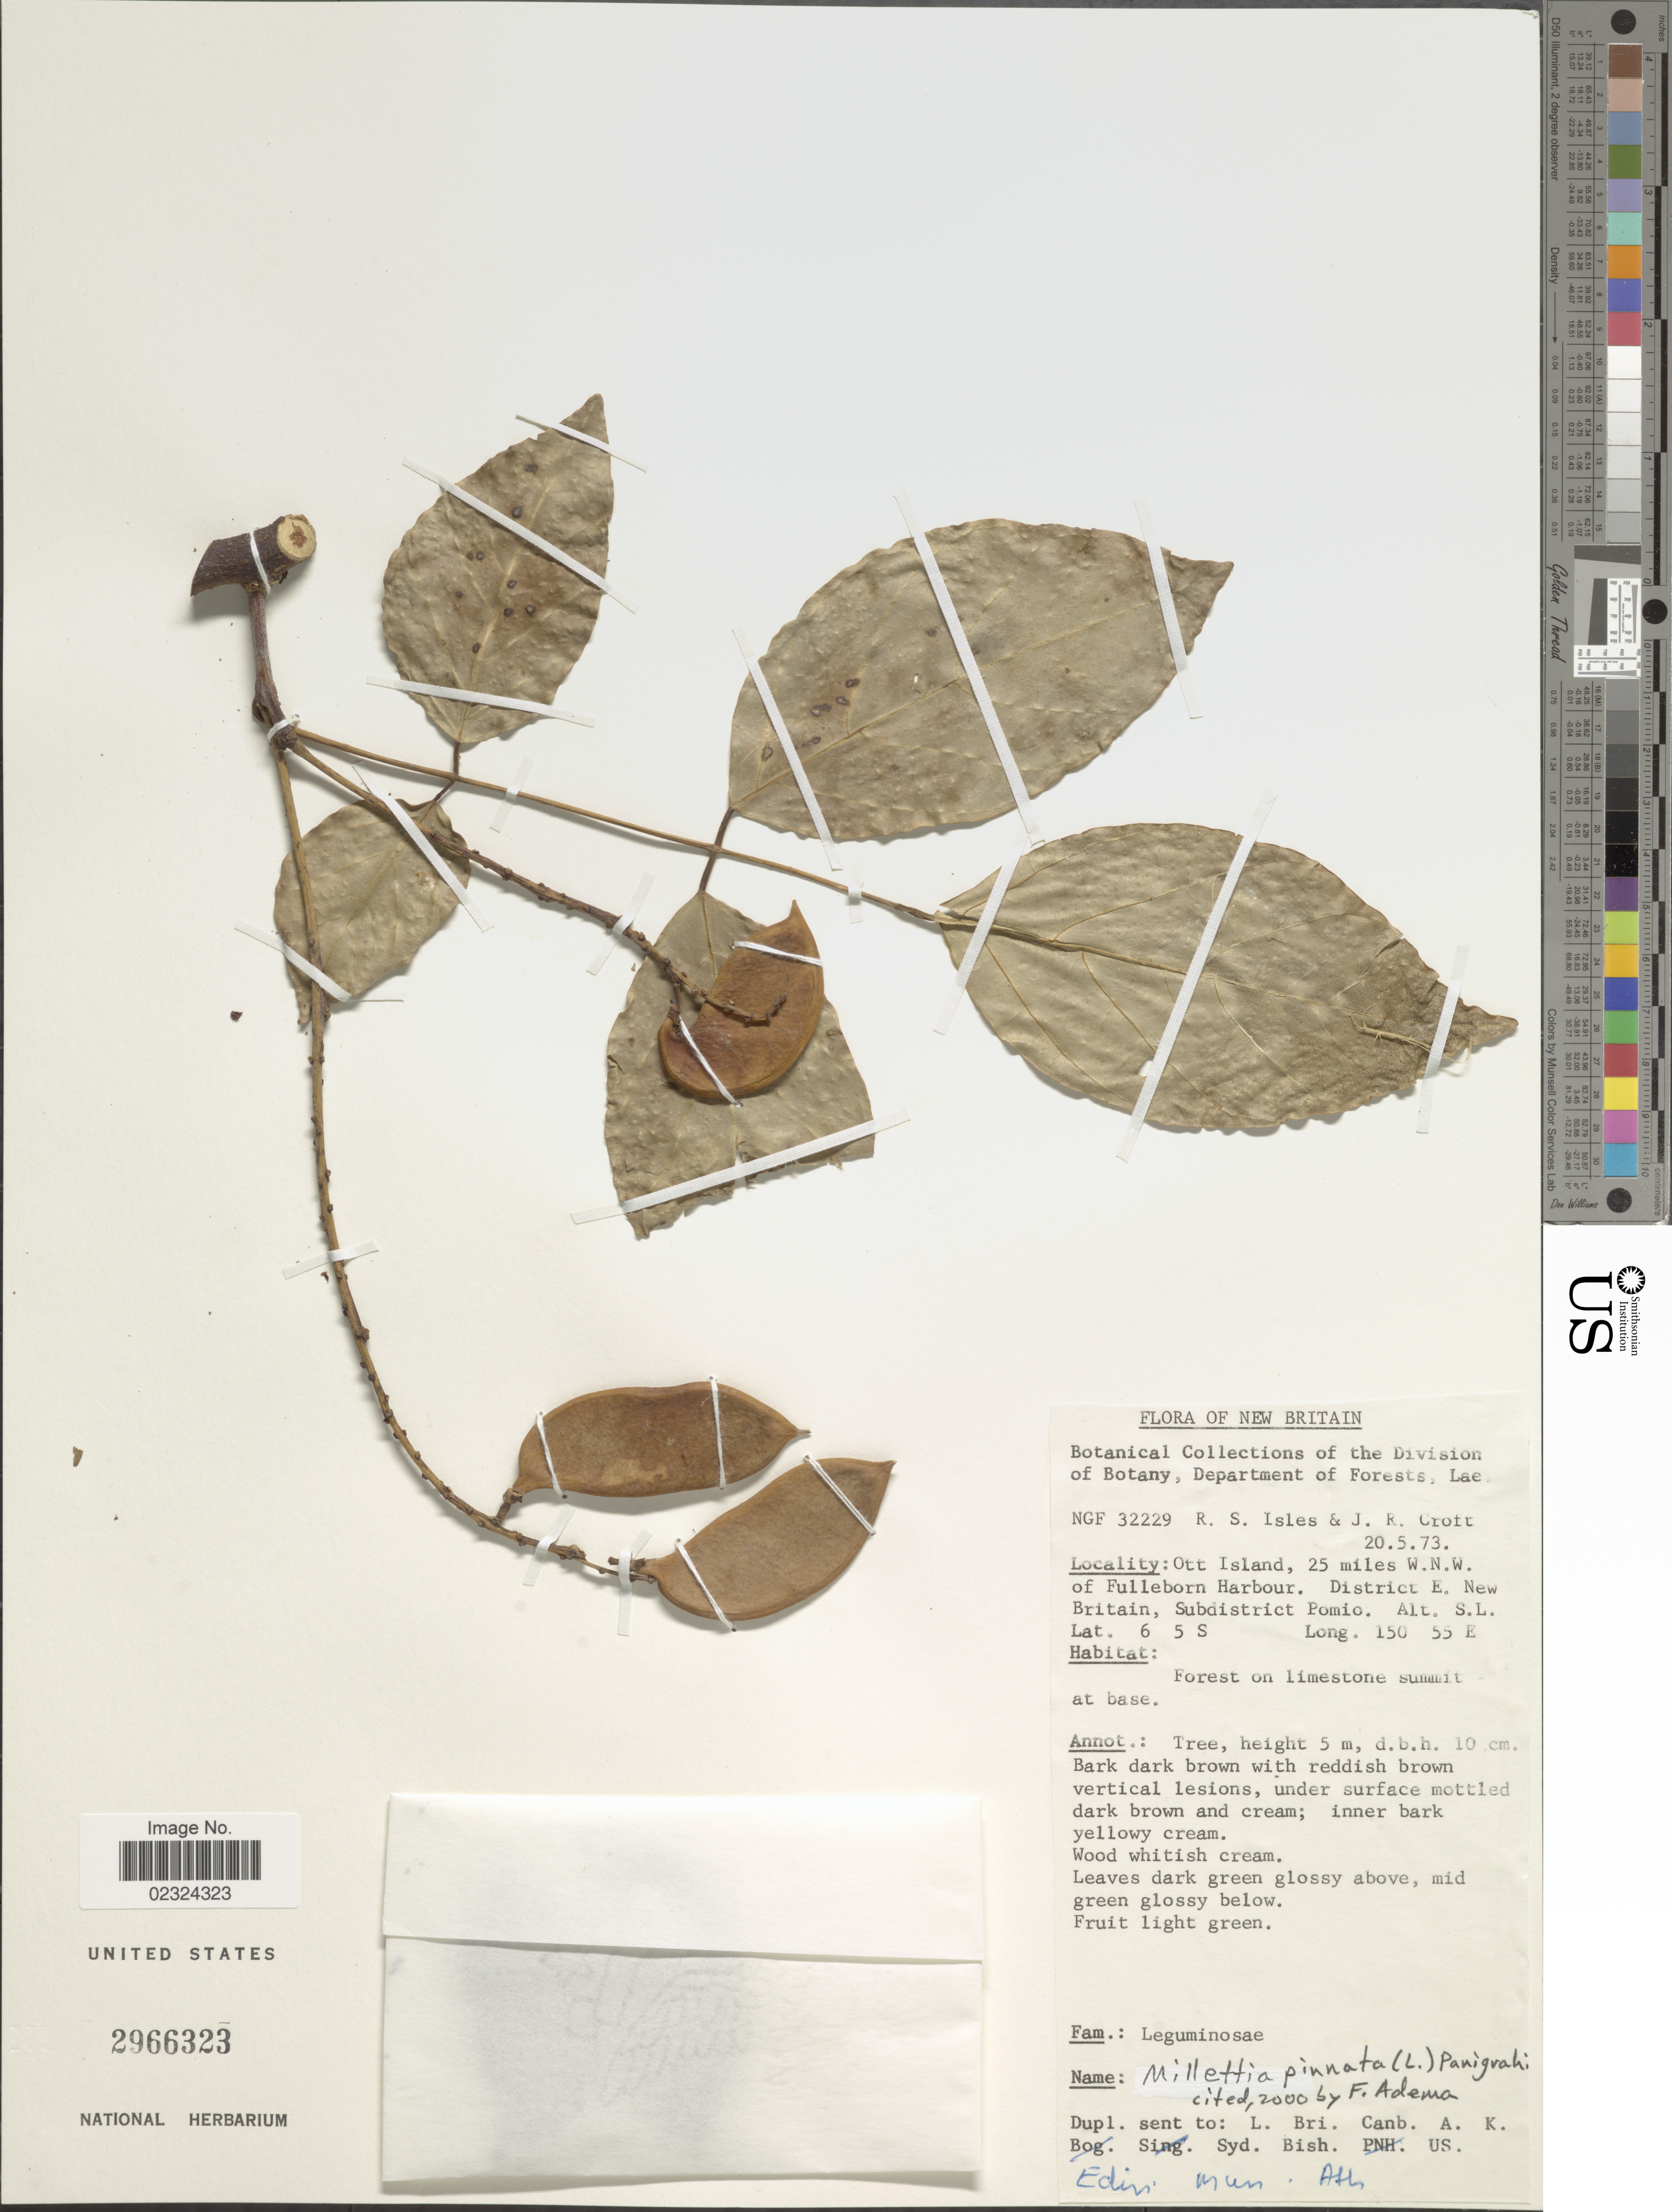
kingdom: Plantae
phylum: Tracheophyta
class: Magnoliopsida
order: Fabales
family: Fabaceae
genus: Millettia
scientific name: Millettia pinnata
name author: (L.) Panigrahi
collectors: R. Isles & J. R. Croft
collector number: NGF32229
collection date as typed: Transcribed d/m/y: 20/5/73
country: Papua New Guinea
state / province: East New Britain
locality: New Britain. Ott Island, 25 miles W.N.W. of Fulleborn Harbour. District E. New Britain, Subdistrict Pomio.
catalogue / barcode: US 2966323